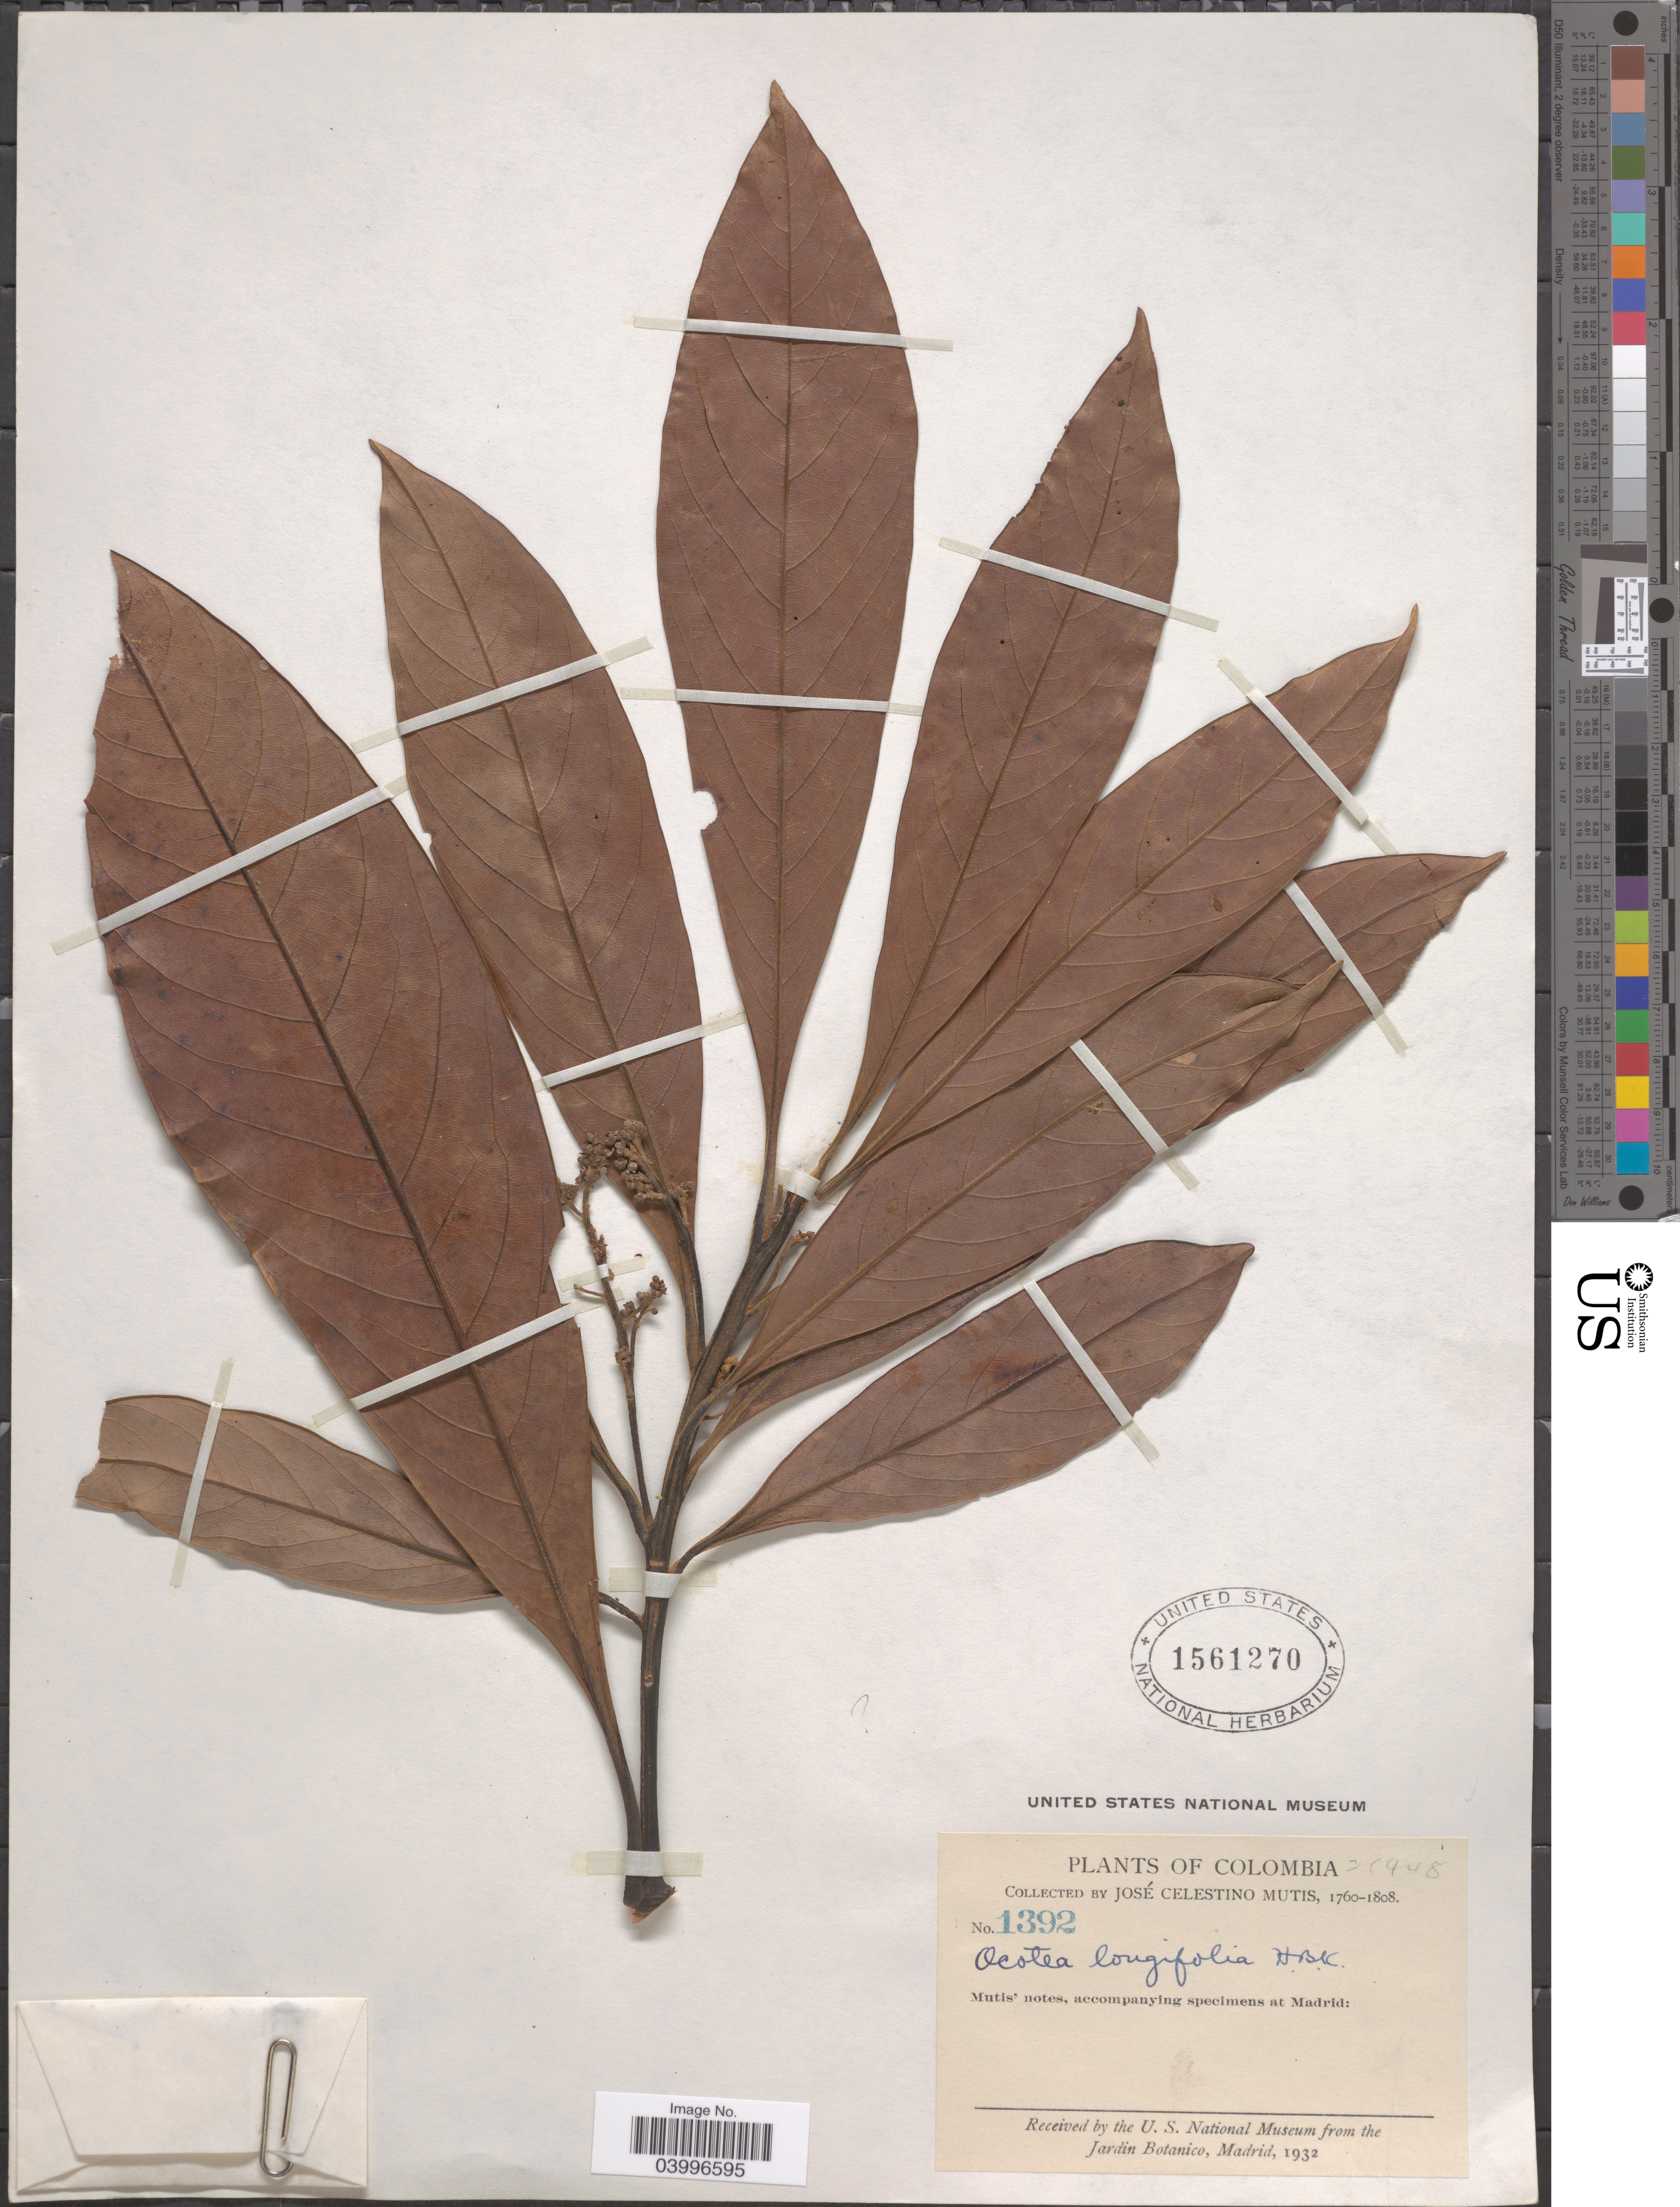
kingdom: Plantae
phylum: Tracheophyta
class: Magnoliopsida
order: Laurales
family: Lauraceae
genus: Ocotea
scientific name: Ocotea longifolia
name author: Kunth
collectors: J. C. B. Mutis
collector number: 1392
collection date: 1760/1808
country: Colombia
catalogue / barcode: US 1561270